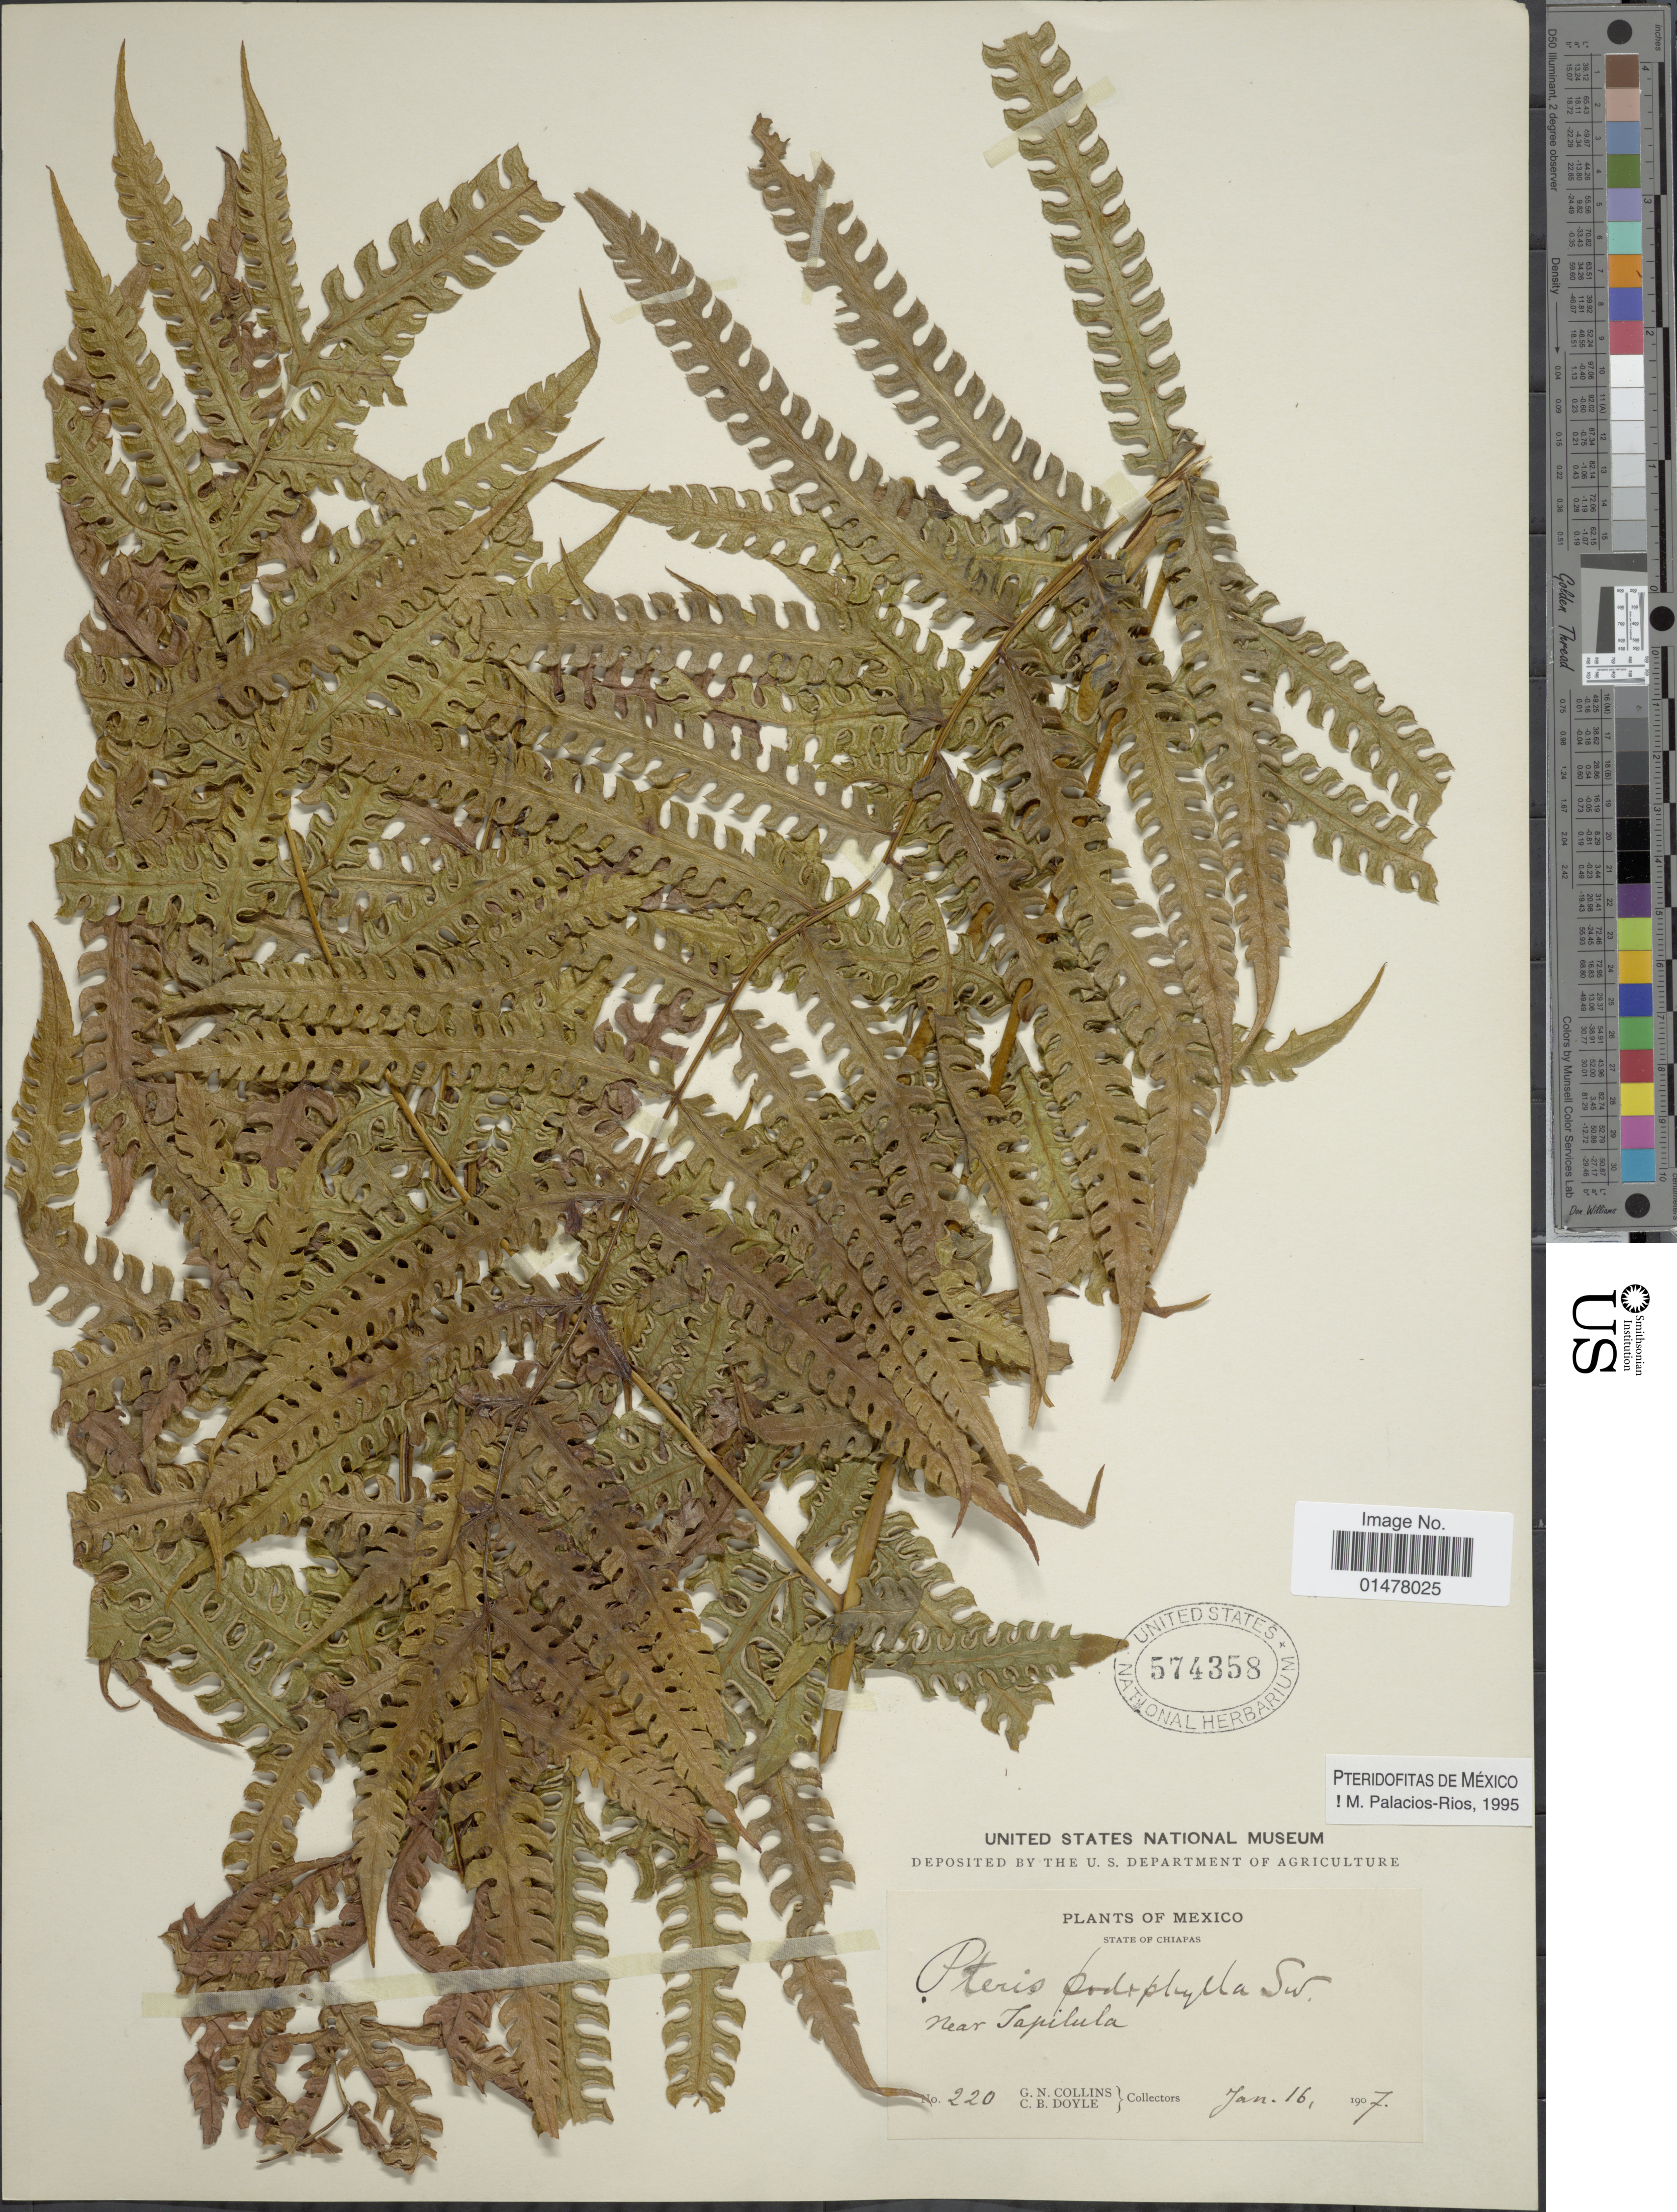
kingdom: Plantae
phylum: Tracheophyta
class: Polypodiopsida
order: Polypodiales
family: Pteridaceae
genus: Pteris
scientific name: Pteris podophylla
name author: Sw.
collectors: G. Collins & C. Doyle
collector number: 220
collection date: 1907-01-16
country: Mexico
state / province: Chiapas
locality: Plants of Mexico, State of Chiapas, near Tapilula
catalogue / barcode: US 574358